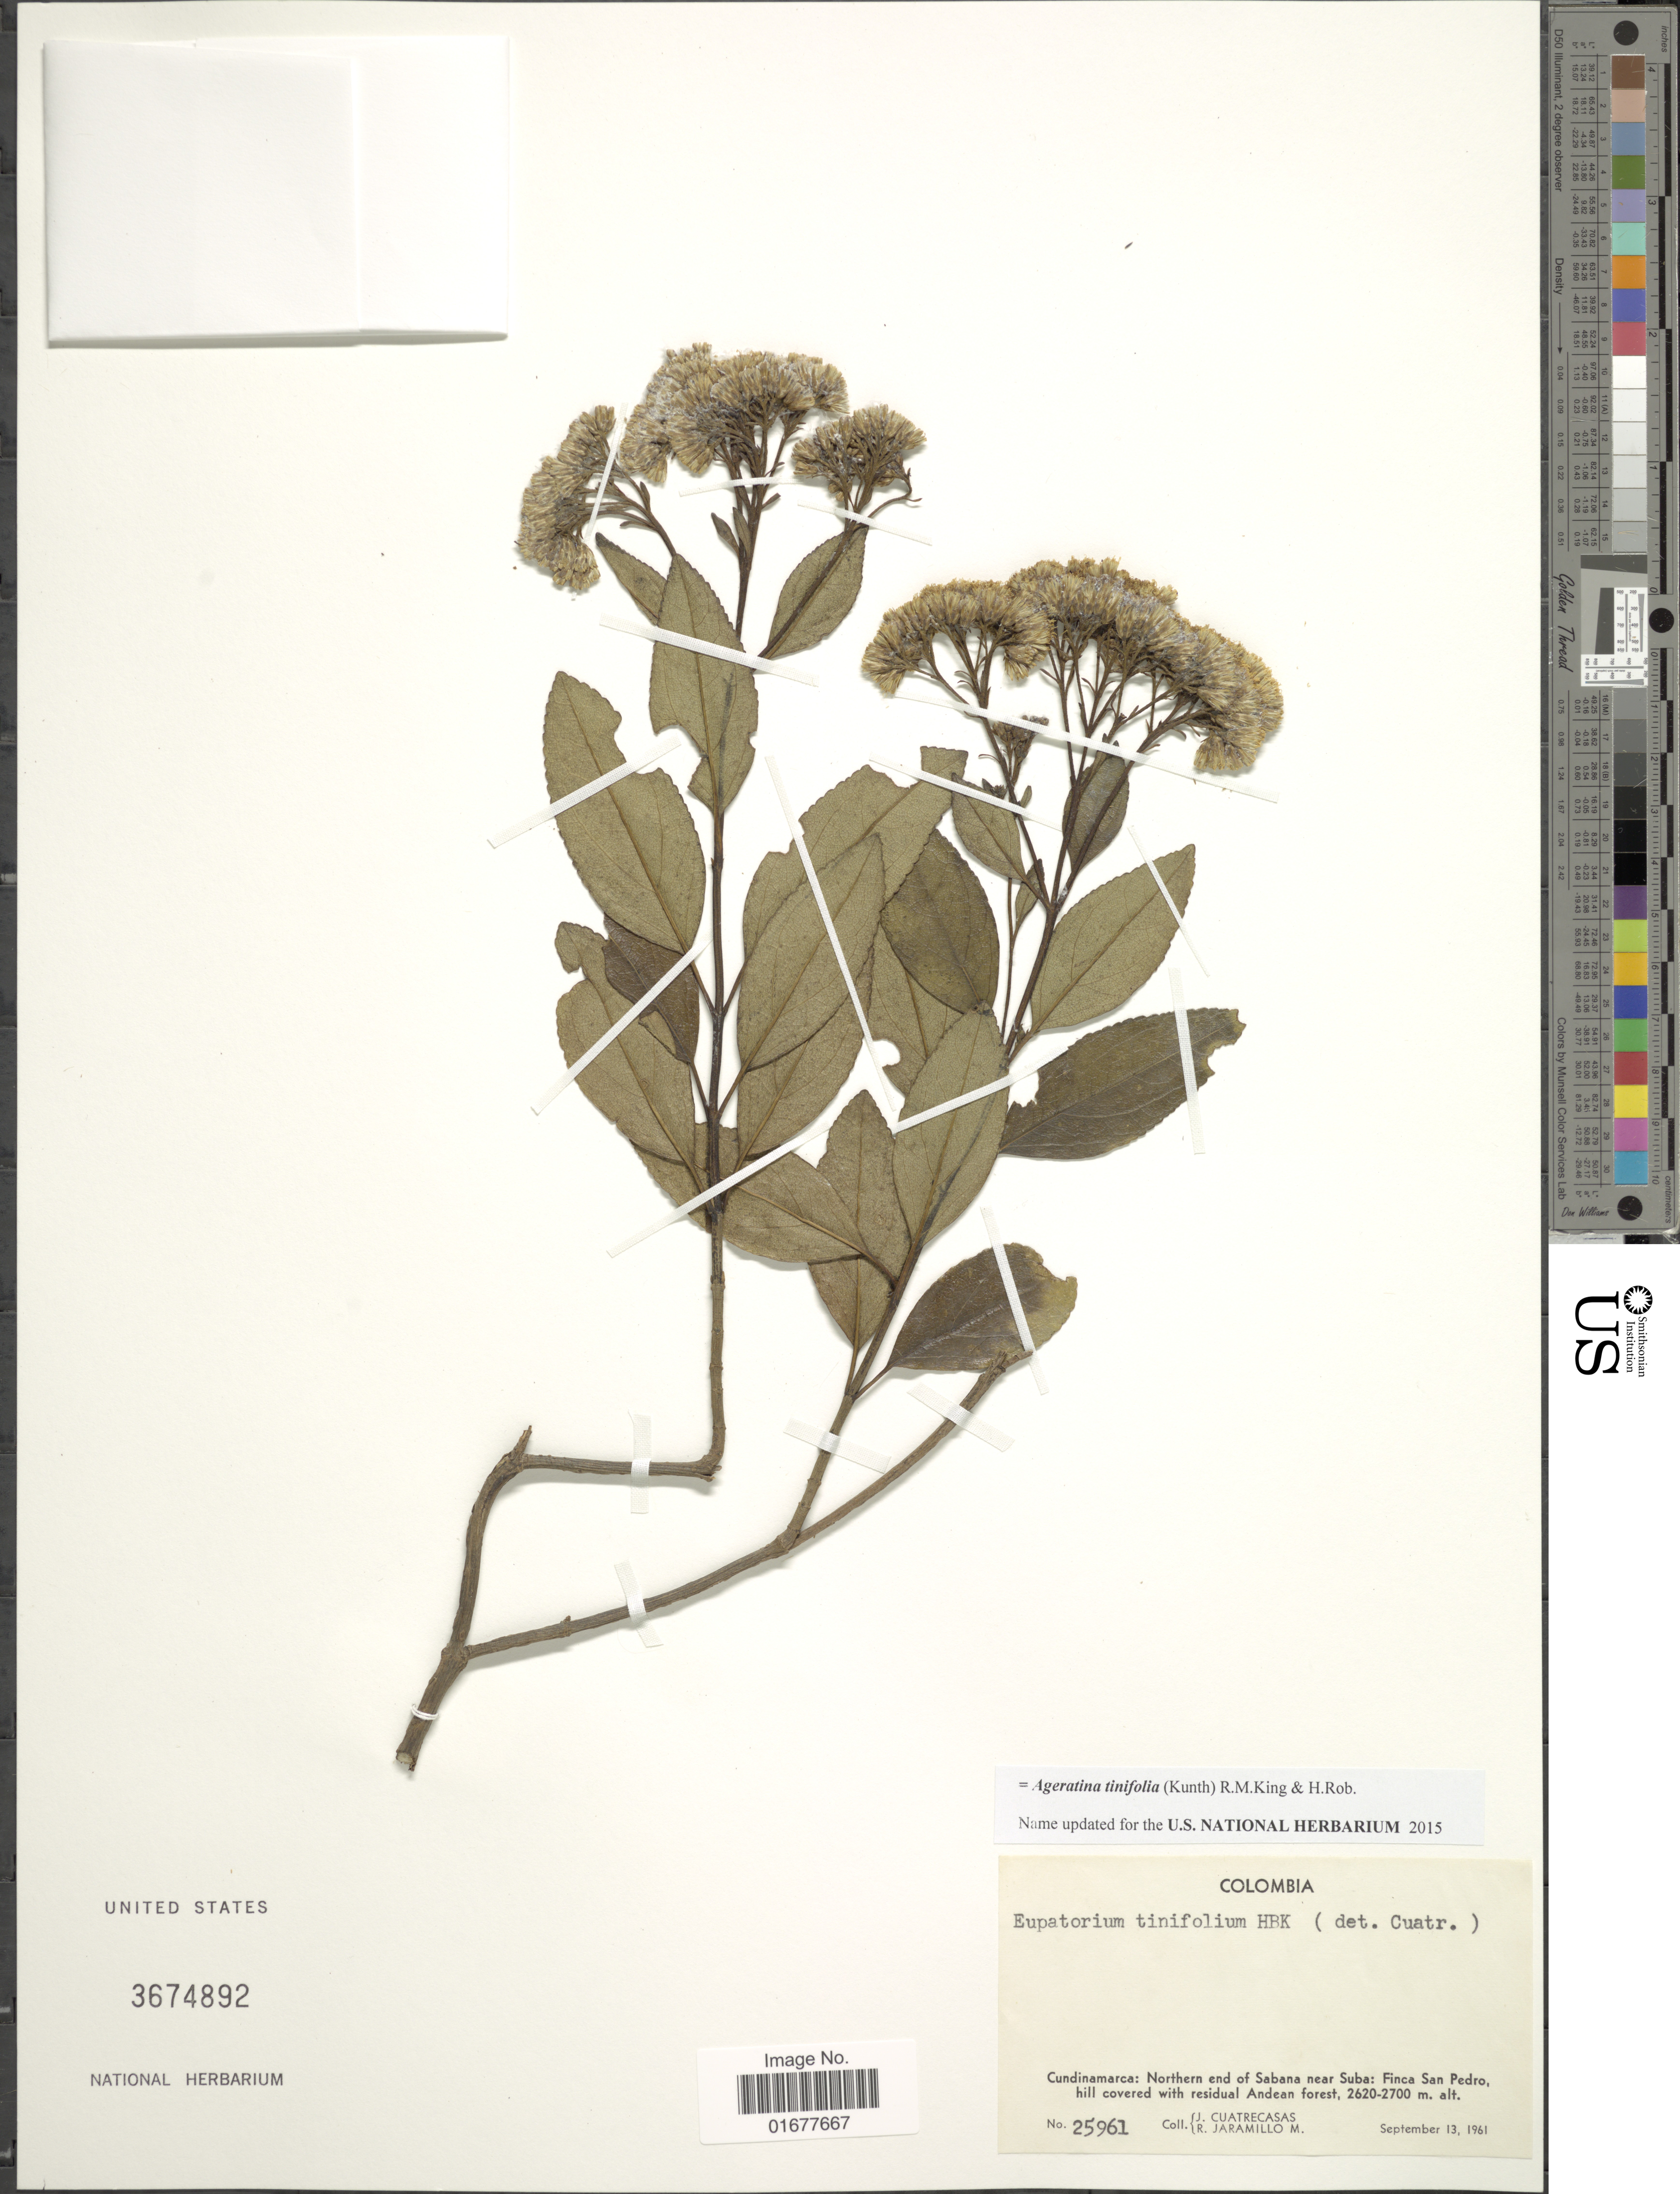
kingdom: Plantae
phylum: Tracheophyta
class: Magnoliopsida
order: Asterales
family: Asteraceae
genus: Ageratina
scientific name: Ageratina tinifolia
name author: (Kunth) R.M. King & H. Rob.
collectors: J. Cuatrecasas & R. Jaramillo M.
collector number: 25961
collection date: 1961-09-13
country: Colombia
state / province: Cundinamarca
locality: Northern end of Sabana near Suba: Finca San Pedro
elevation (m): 2620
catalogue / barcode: US 3674892